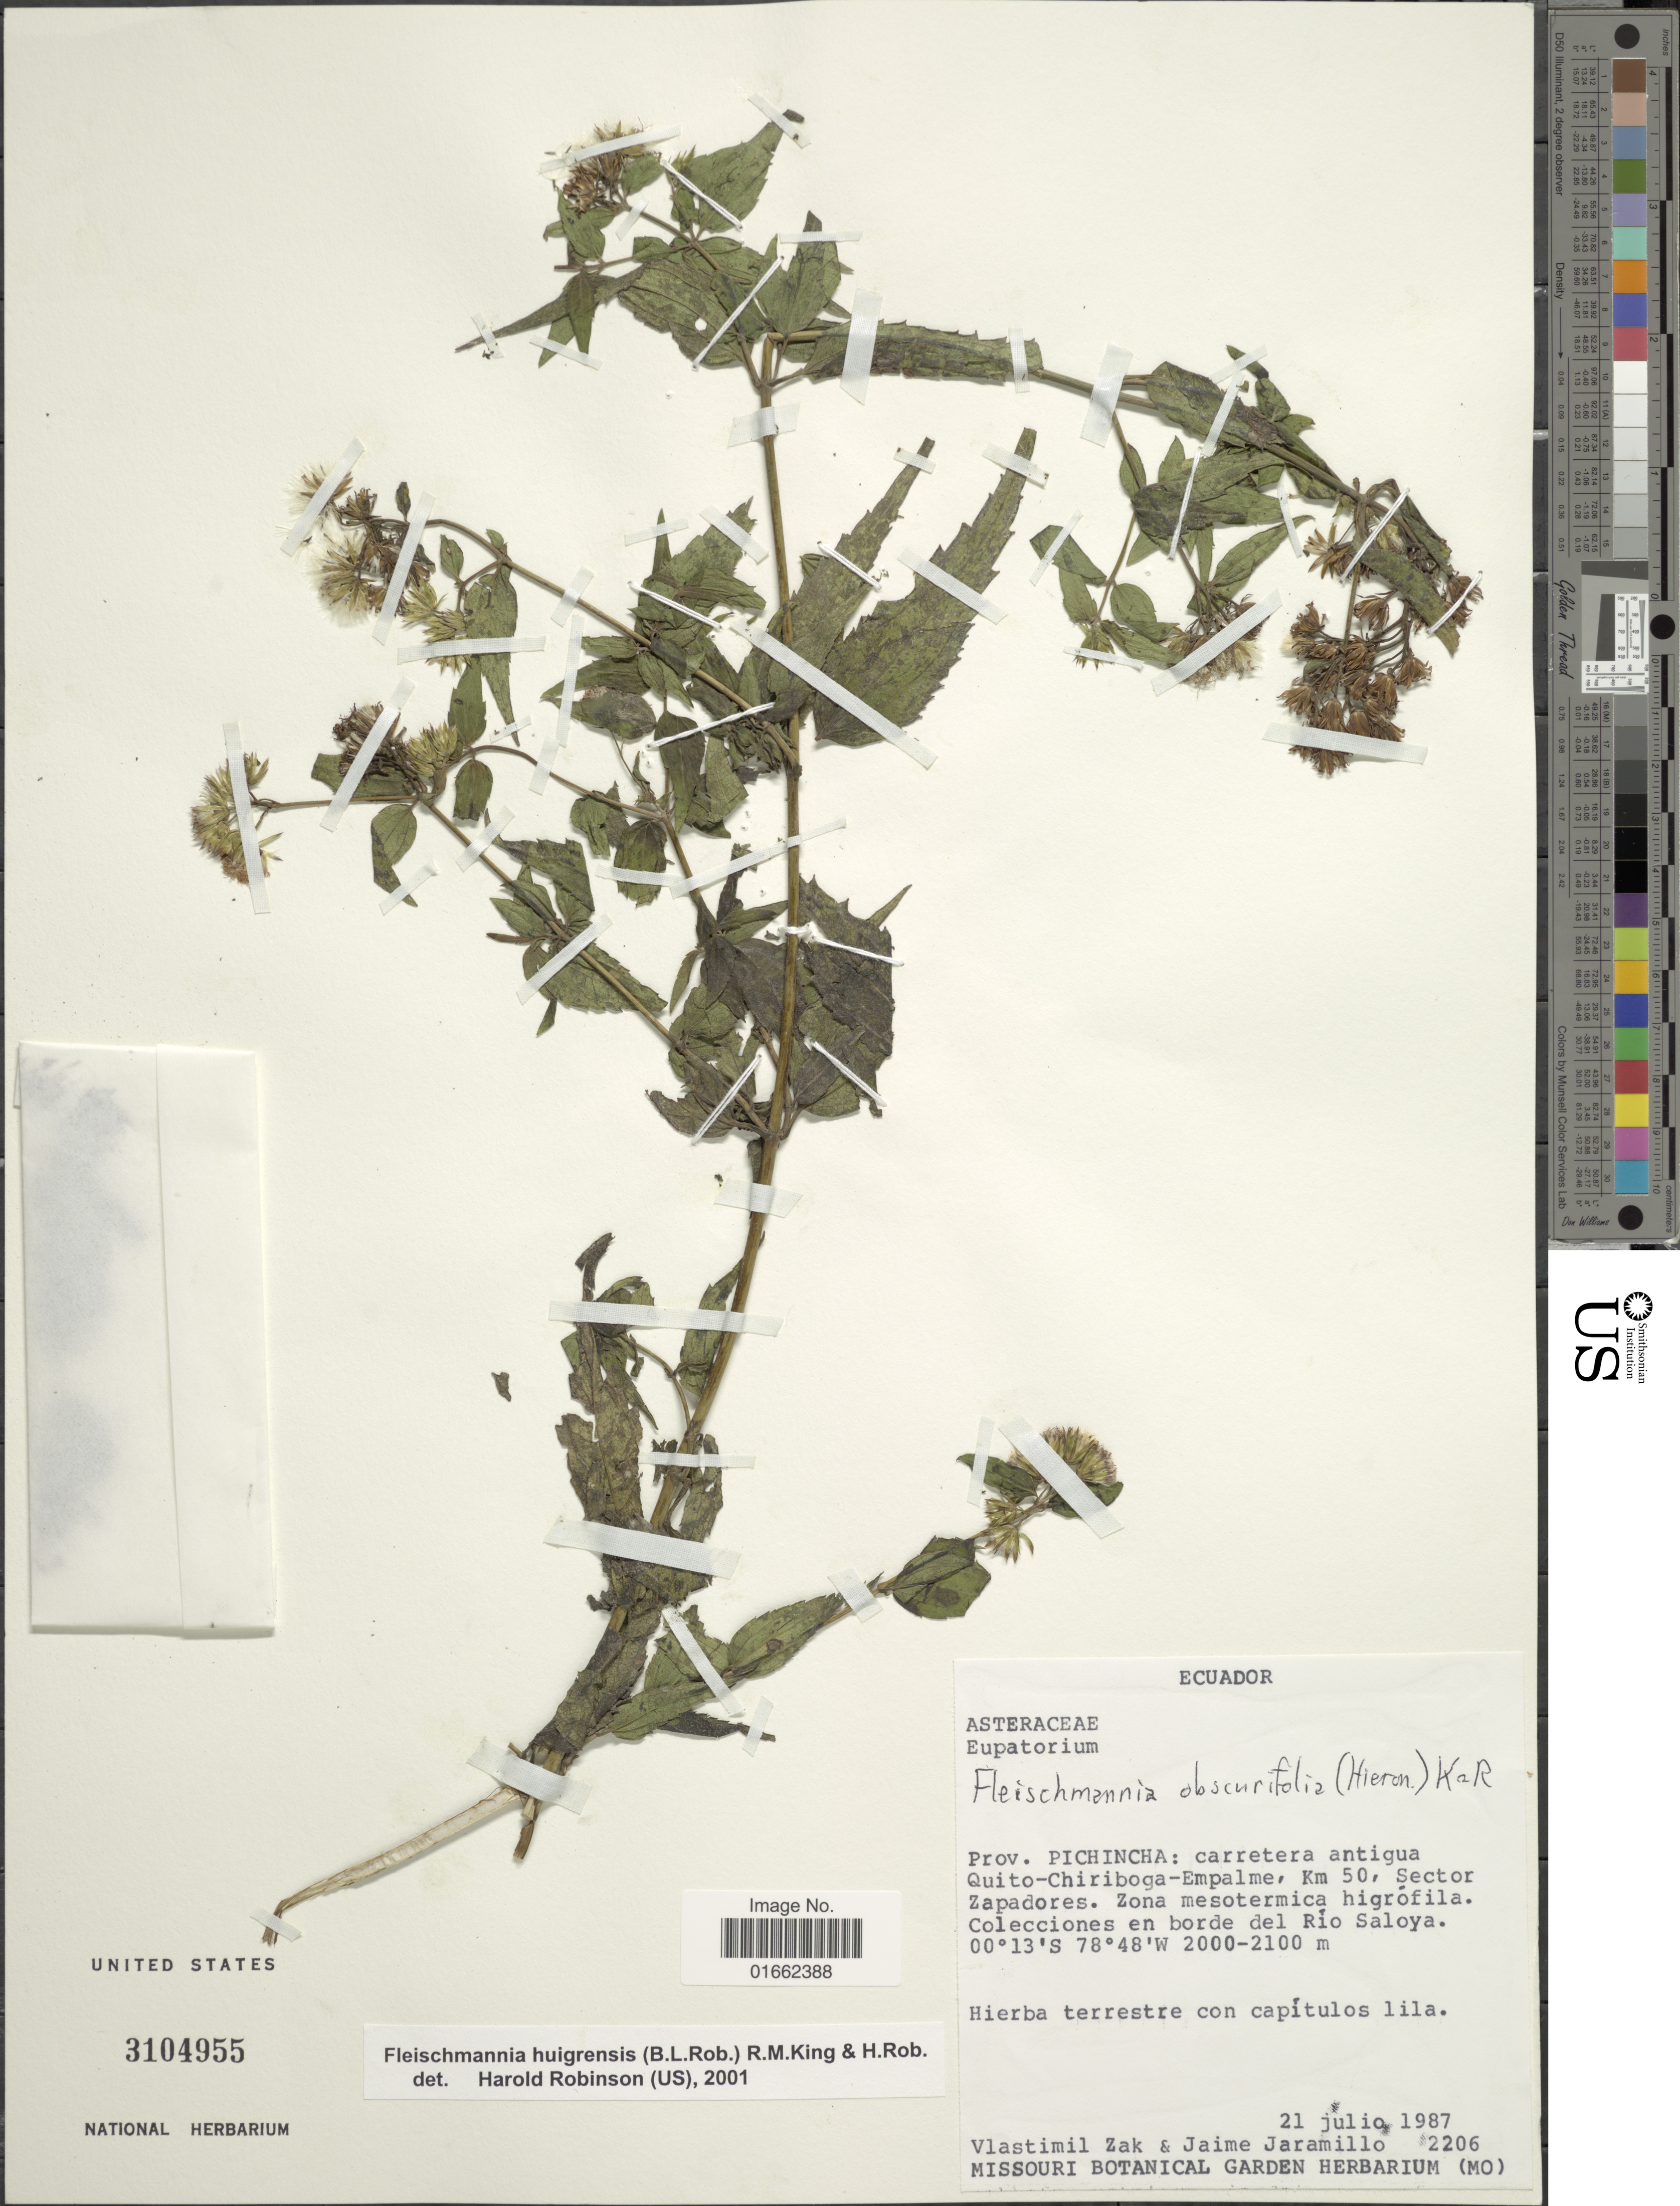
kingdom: Plantae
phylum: Tracheophyta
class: Magnoliopsida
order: Asterales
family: Asteraceae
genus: Fleischmannia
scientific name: Fleischmannia obscurifolia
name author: (Hieron.) R.M. King & H. Rob.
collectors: V. Zak & J. Jaramillo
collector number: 2206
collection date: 1987-07-21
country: Ecuador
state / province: Pichincha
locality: Prov. Pichincha: carretera antigua Quito-Chiriboga-Empalme, Km 50, Sector Zapadores. Zona mesotermica higrófila. Colecciones en borde del Rio Saloya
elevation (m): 2000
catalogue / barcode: US 3104955